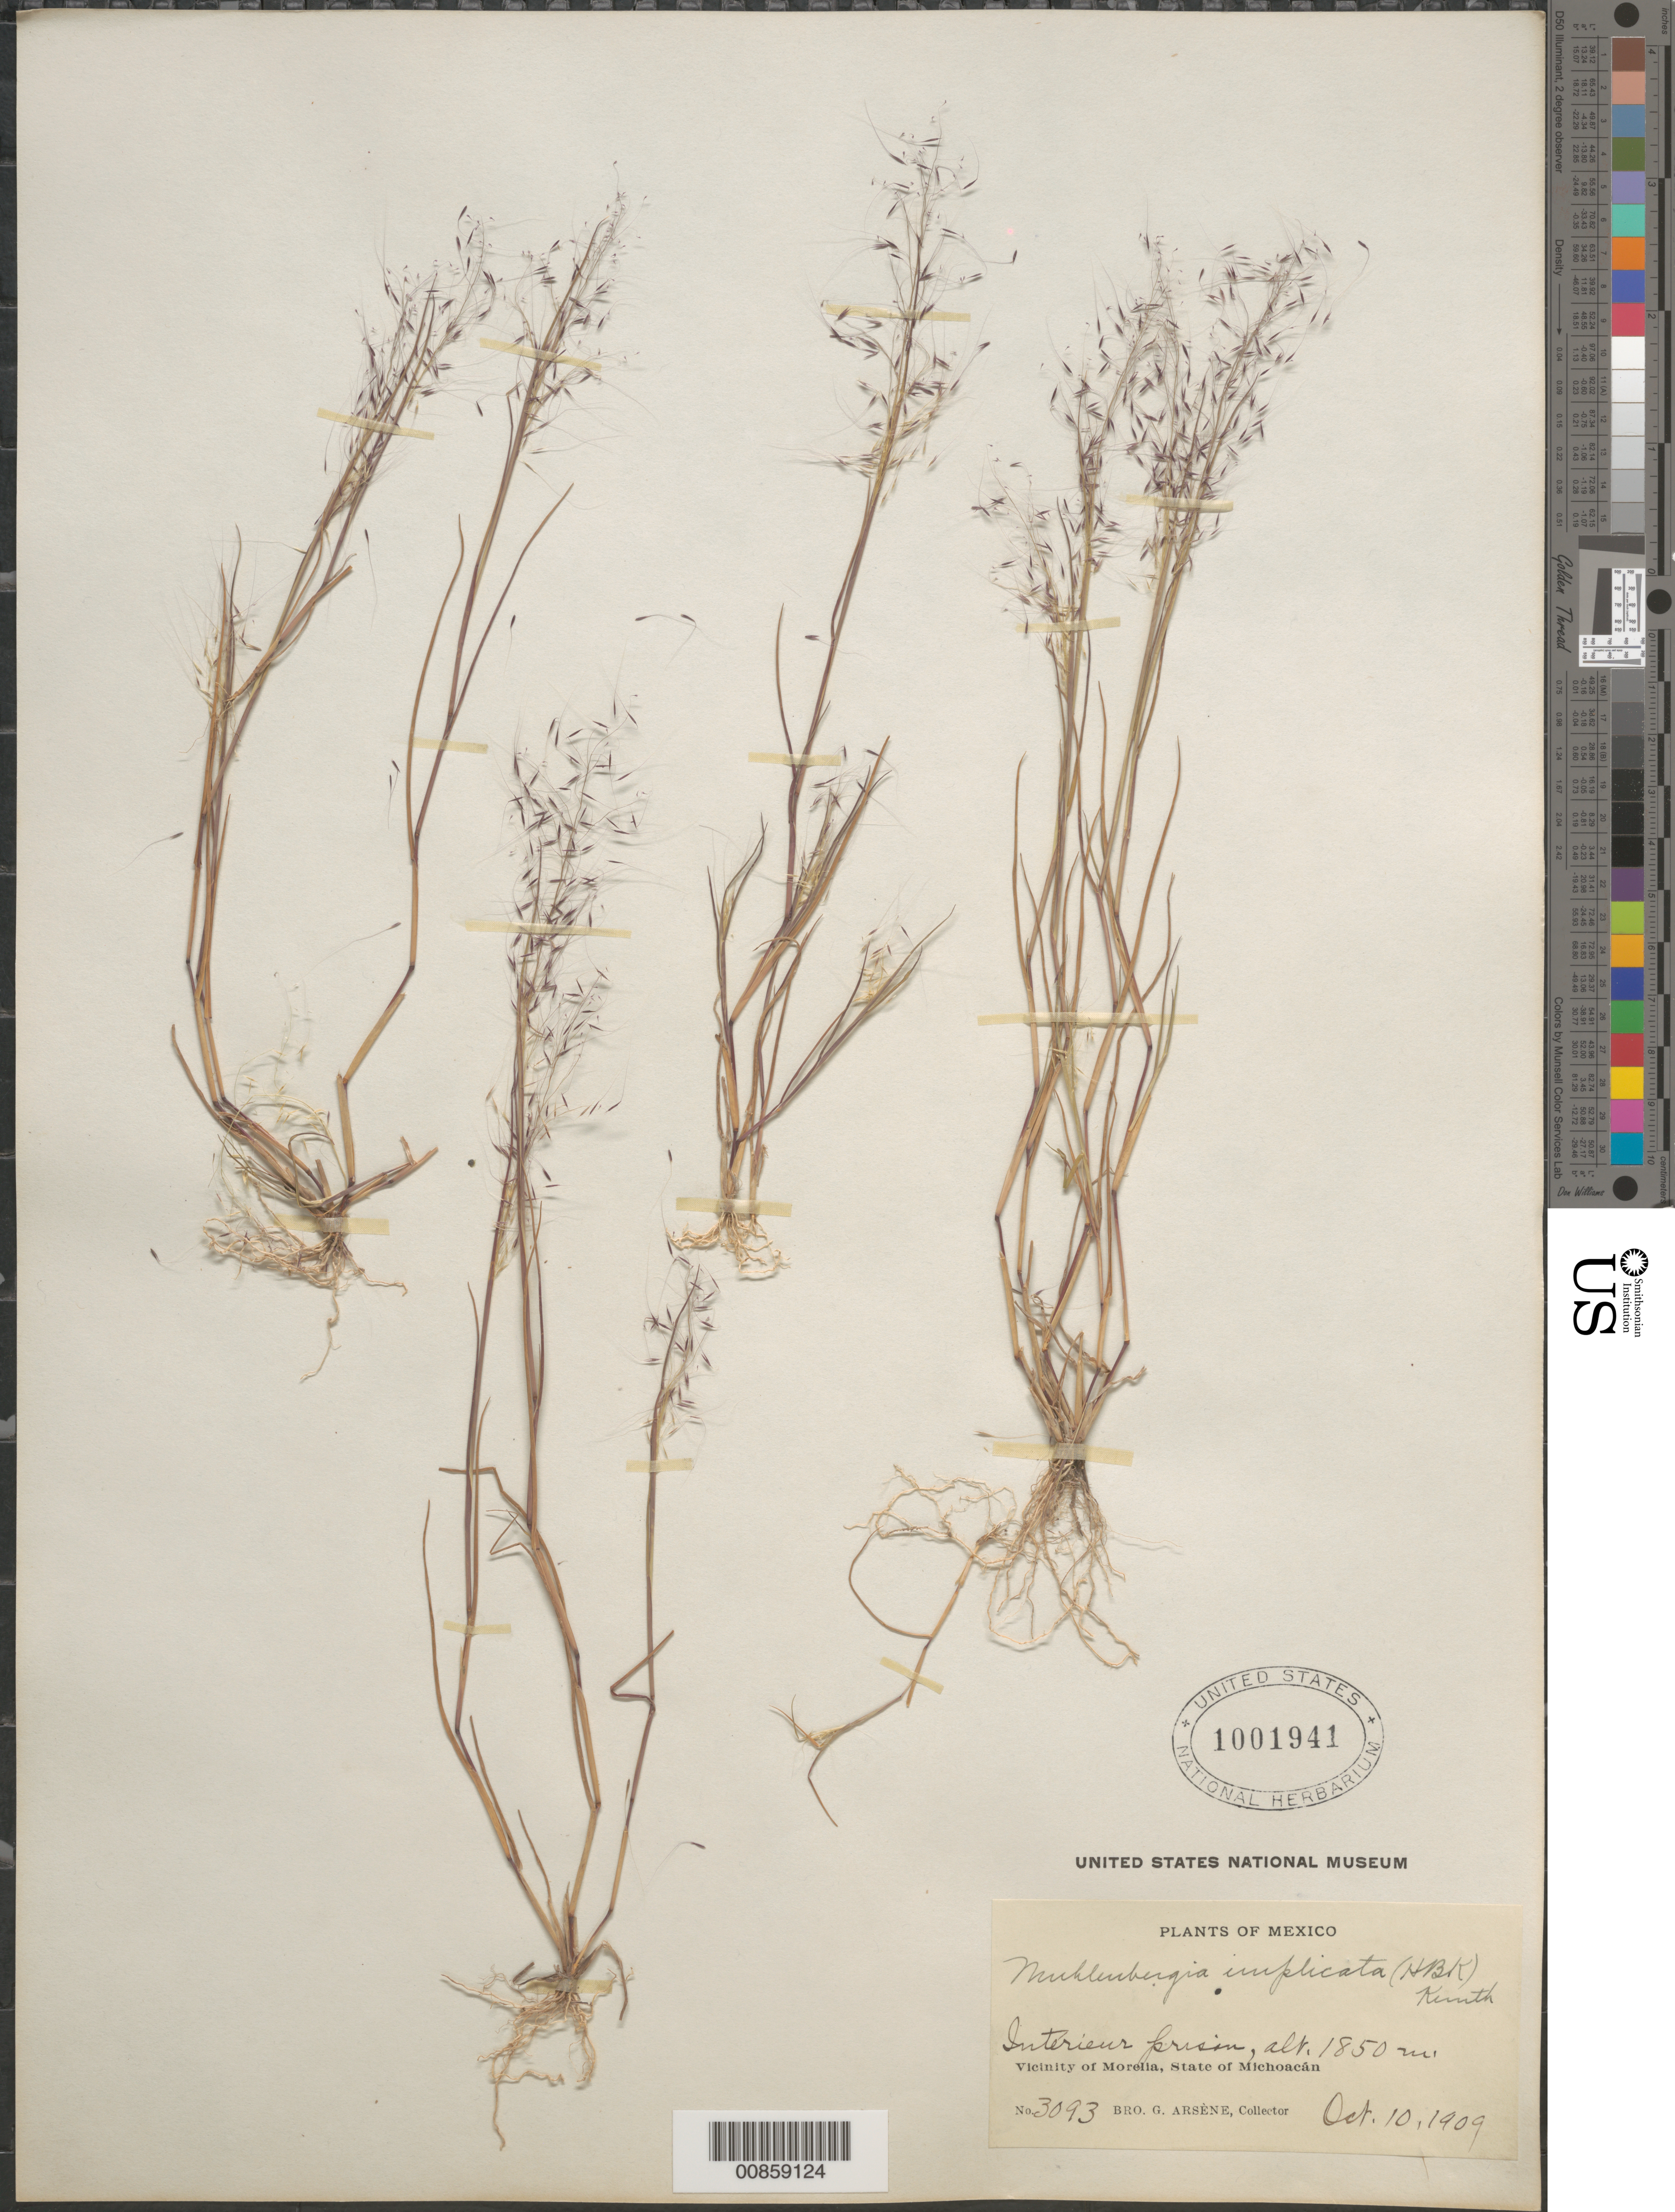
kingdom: Plantae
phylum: Tracheophyta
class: Liliopsida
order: Poales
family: Poaceae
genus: Muhlenbergia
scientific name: Muhlenbergia implicata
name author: (Kunth) Trin.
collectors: Bro. G. Arsène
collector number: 3093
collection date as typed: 10 Oct 1909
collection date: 1909-10-10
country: Mexico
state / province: Michoacán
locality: Vicinity of Morelia, Mich.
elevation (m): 1850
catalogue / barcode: US 1001941